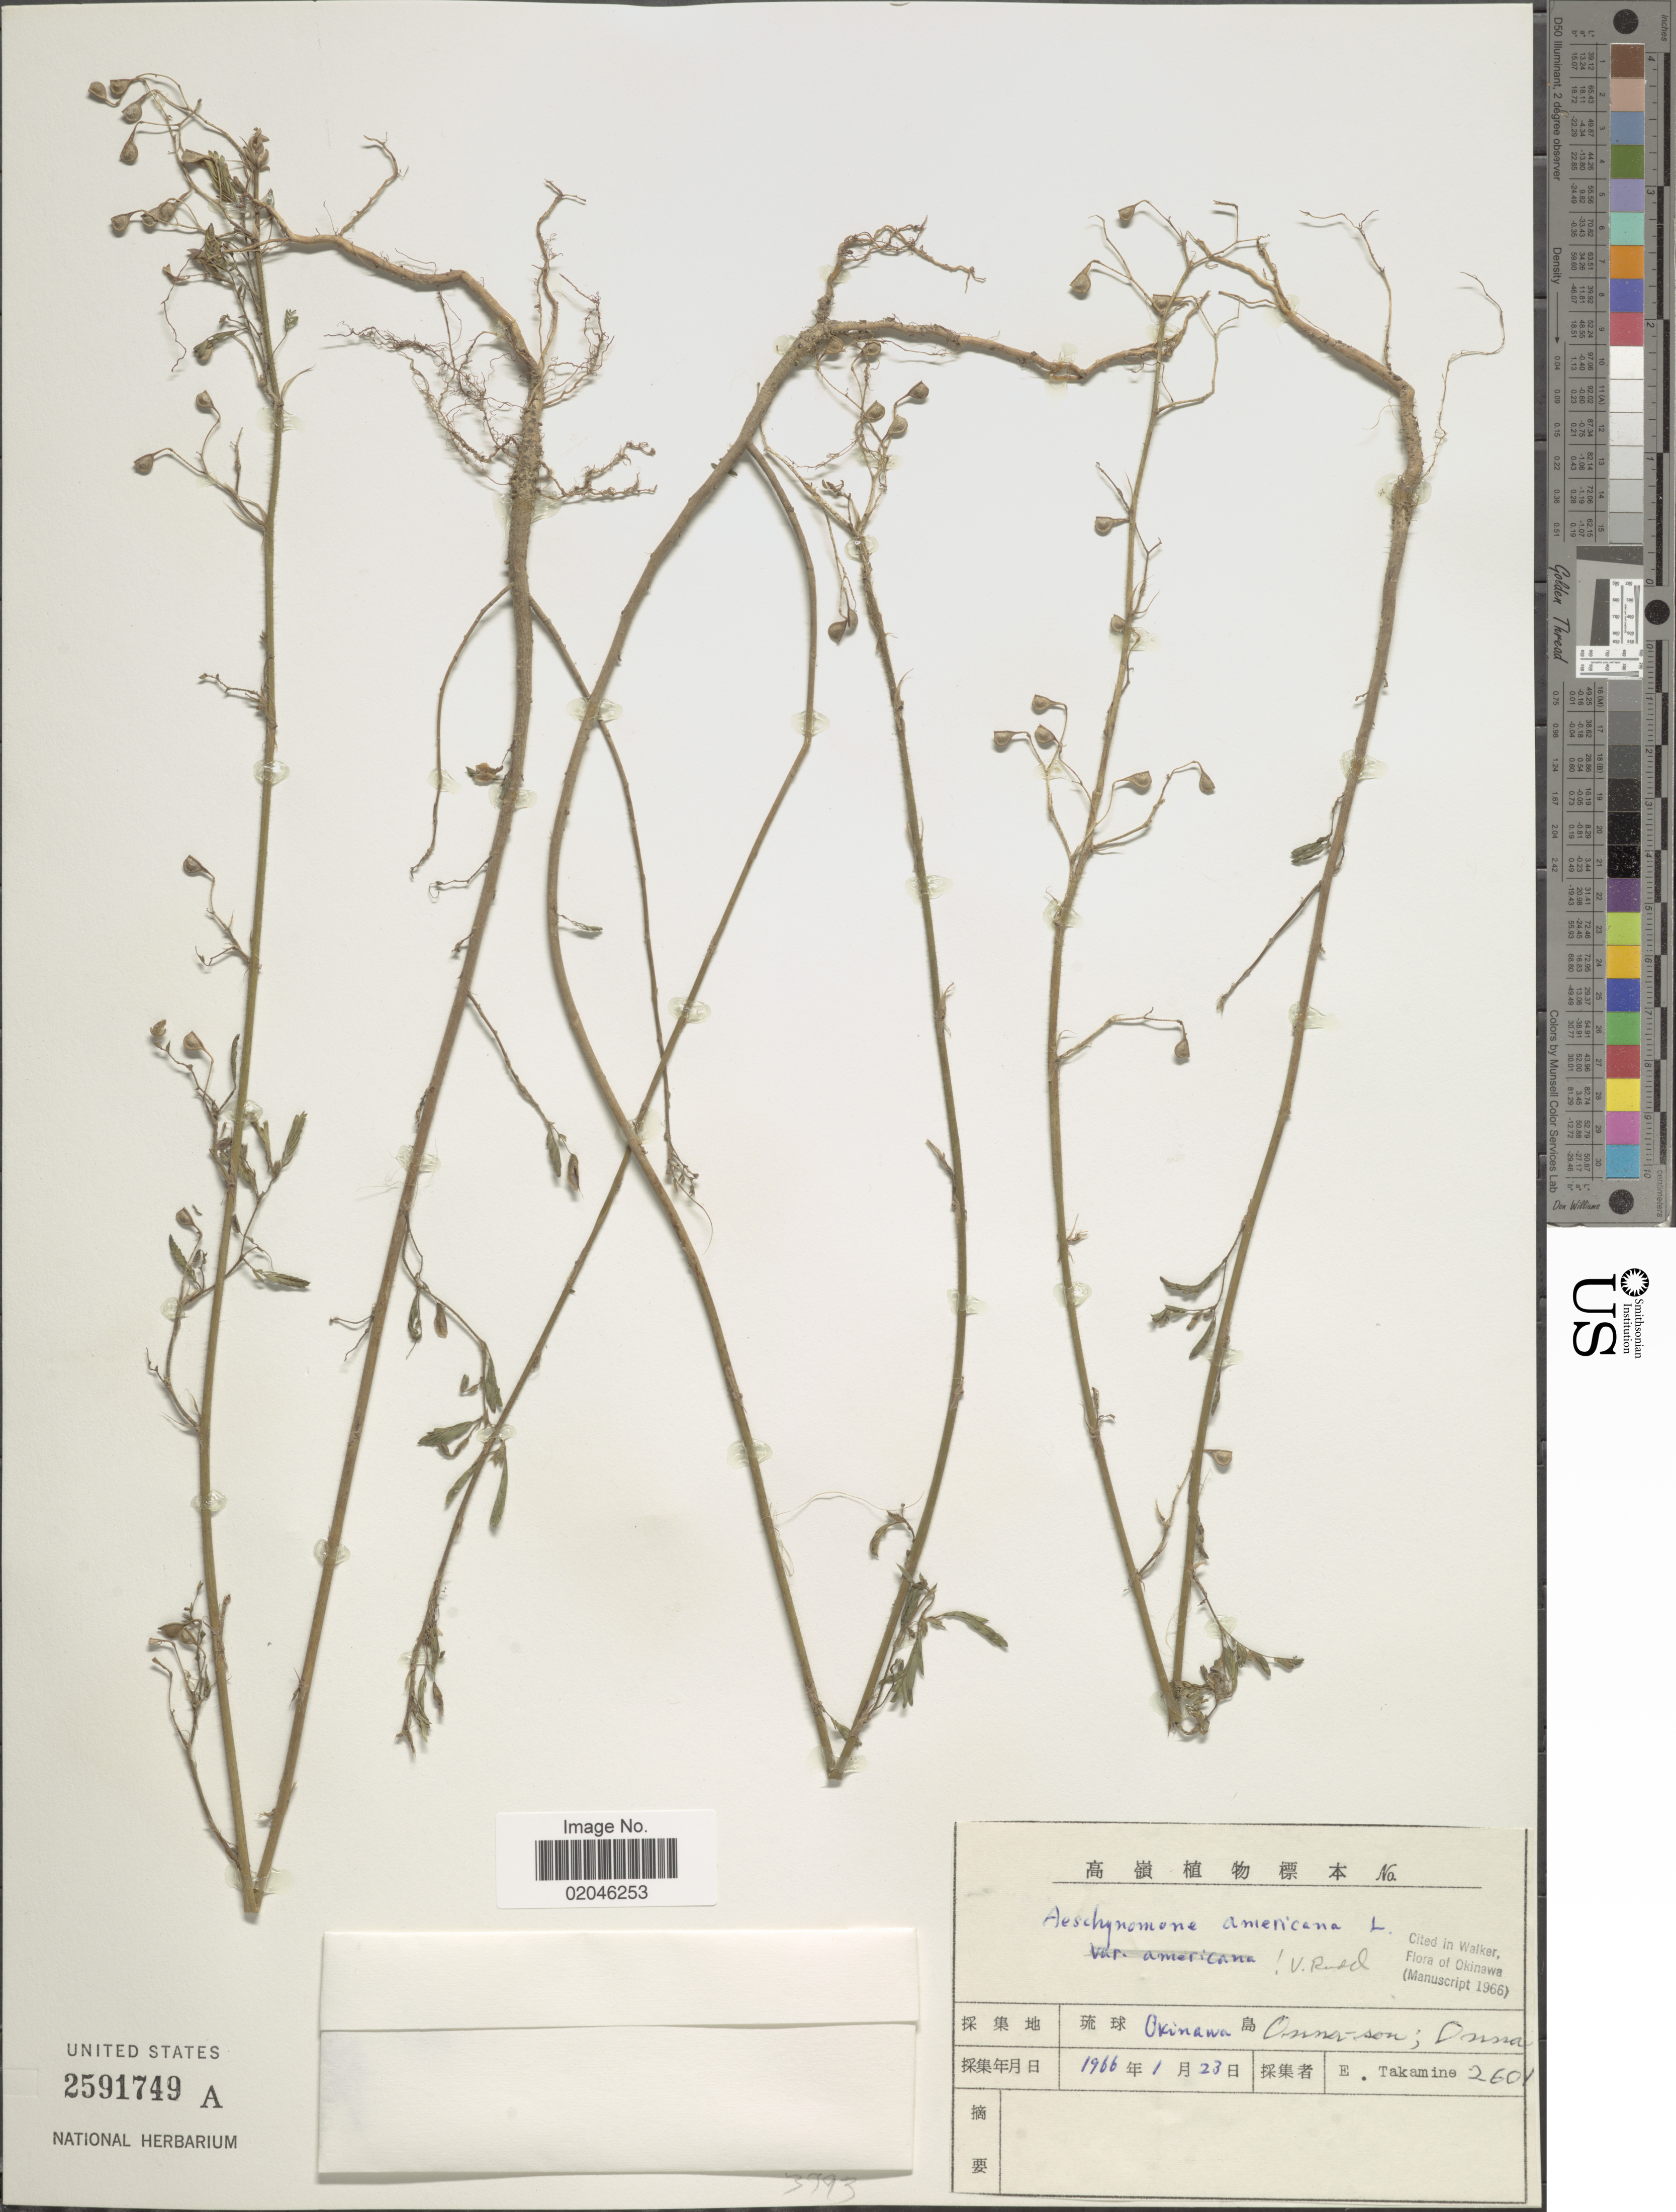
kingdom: Plantae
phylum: Tracheophyta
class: Magnoliopsida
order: Fabales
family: Fabaceae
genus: Aeschynomene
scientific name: Aeschynomene americana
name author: L.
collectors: E. Takamine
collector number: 2601*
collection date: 1966-01-23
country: Japan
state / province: Okinawa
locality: Onna-son; Onna.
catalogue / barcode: US 2591749A